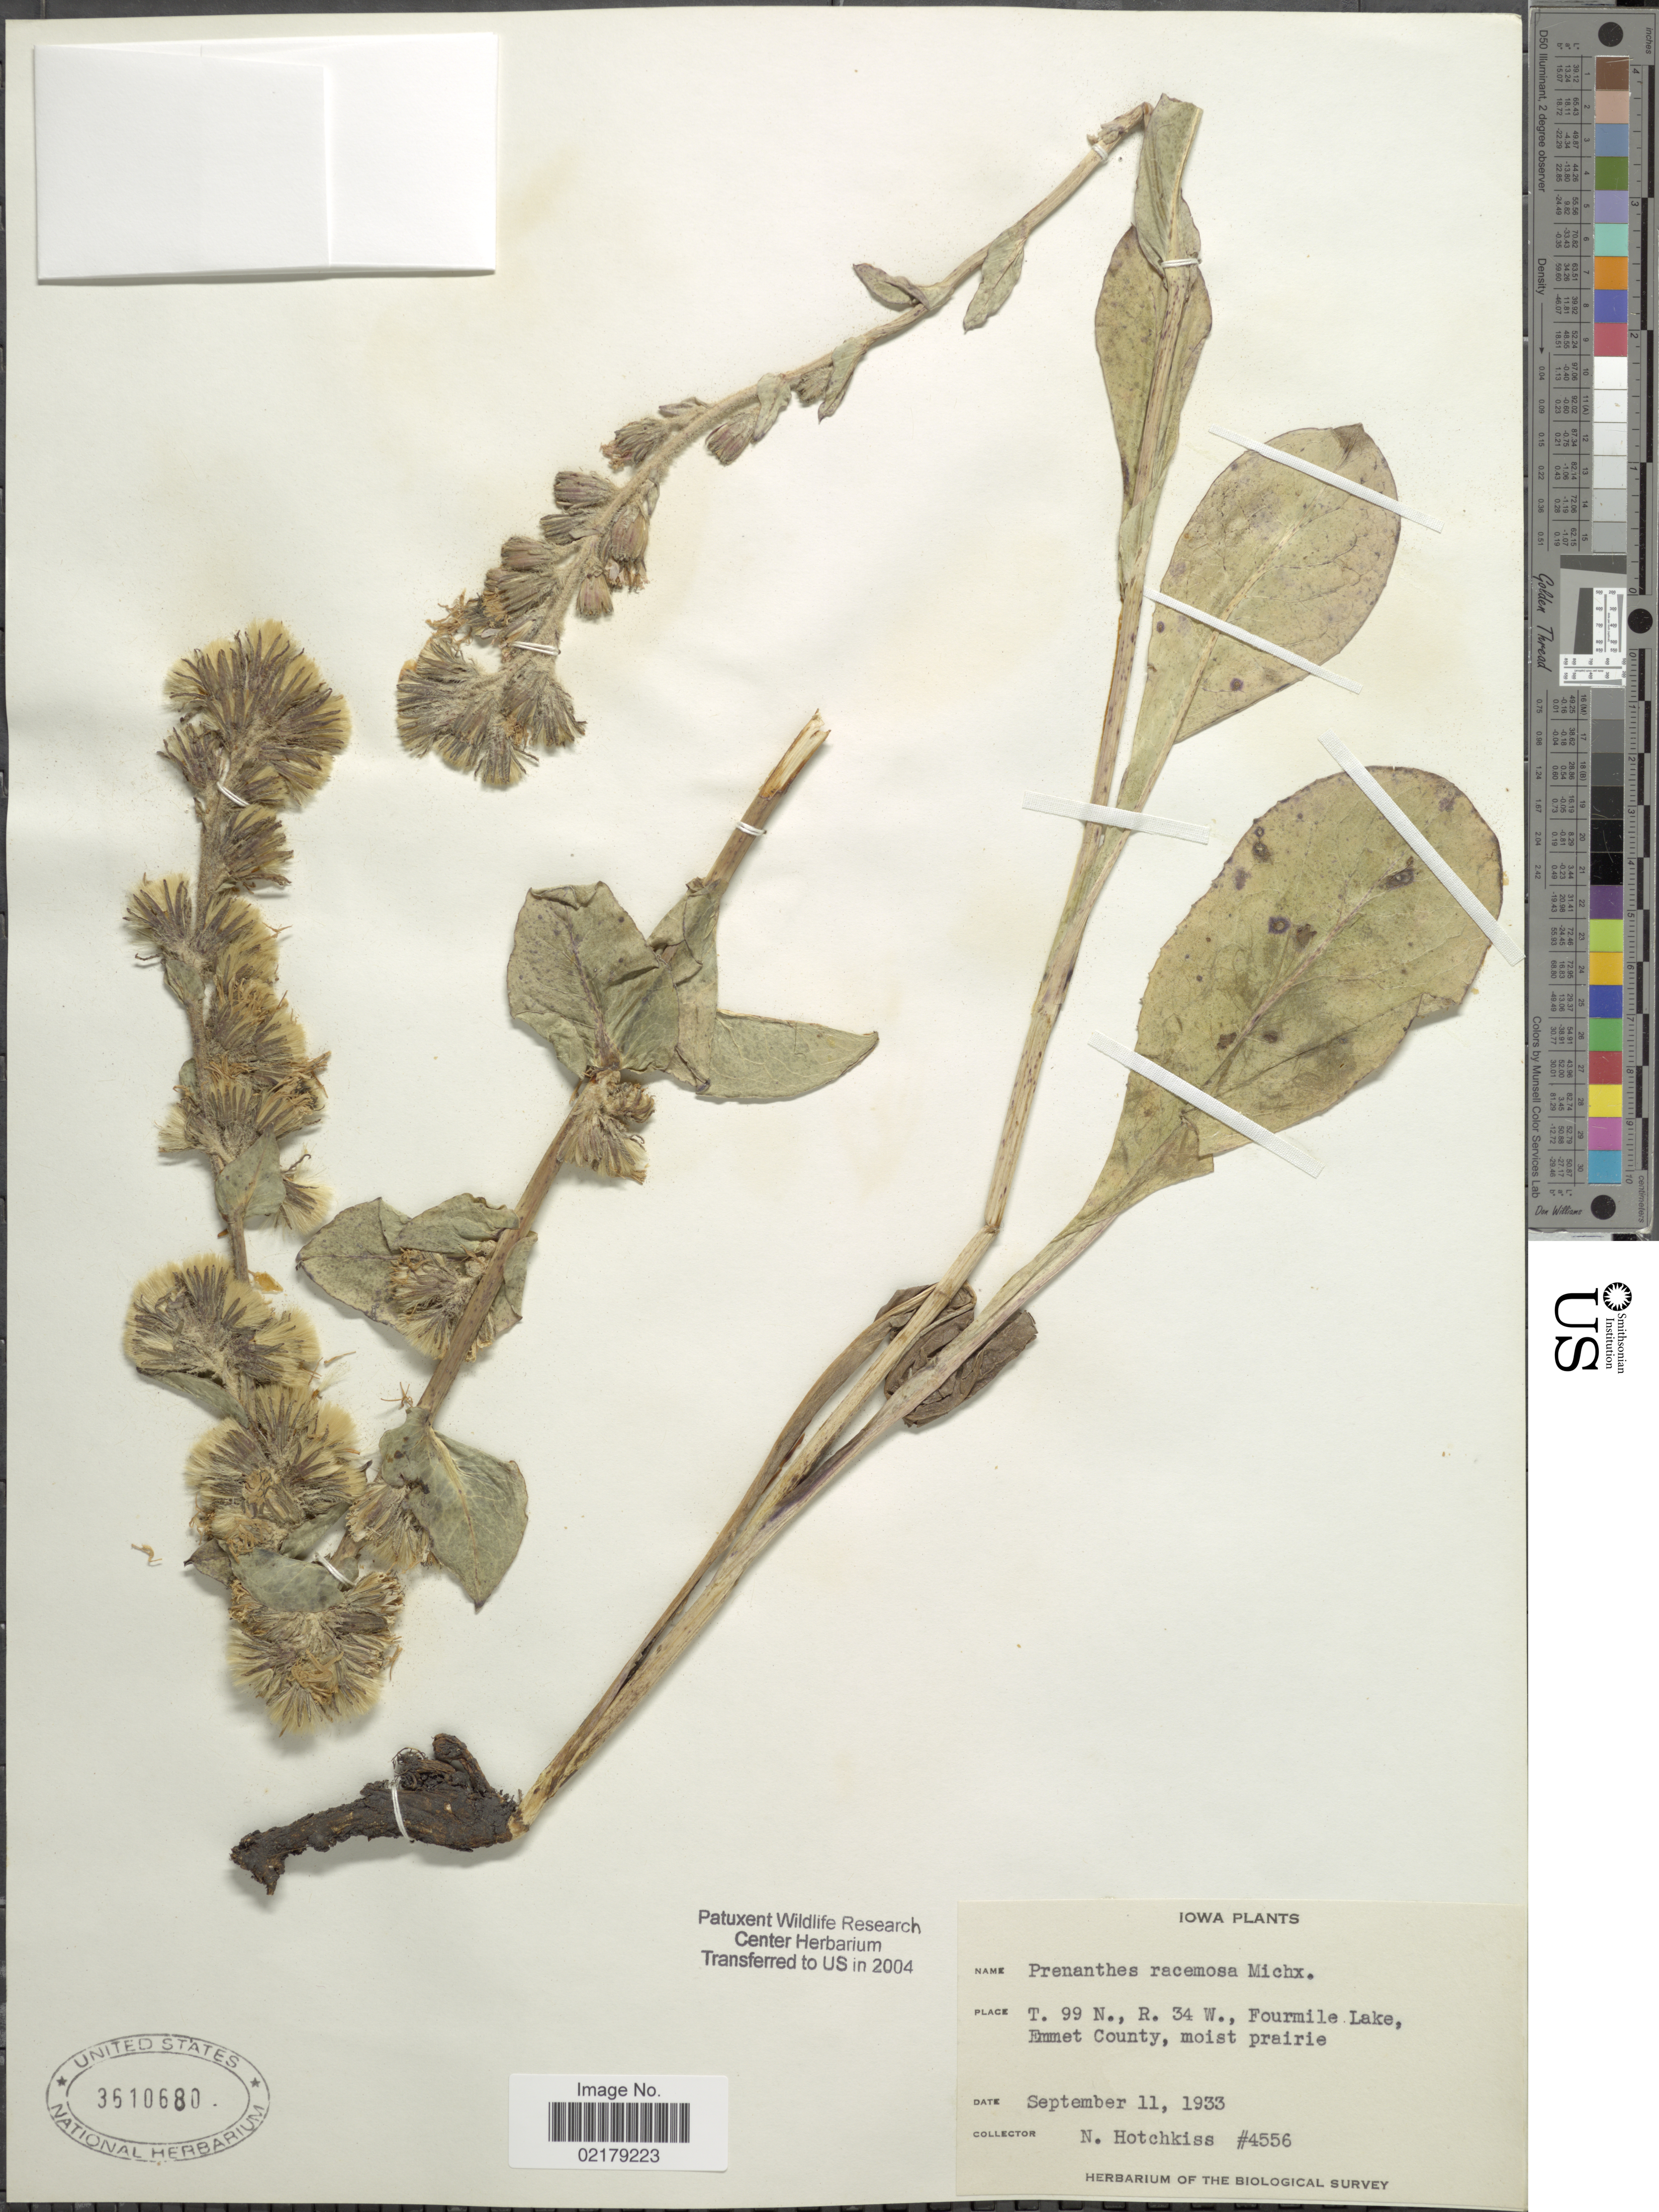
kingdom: Plantae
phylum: Tracheophyta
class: Magnoliopsida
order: Asterales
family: Asteraceae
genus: Nabalus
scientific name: Nabalus racemosus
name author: (Michx.) Hook.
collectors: N. Hotchkiss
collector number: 4556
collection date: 1933-09-11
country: United States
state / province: Iowa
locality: T. 99 N., R. 34 W., Fourmile Lake, Emmer County, moist prairie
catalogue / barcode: US 3610680